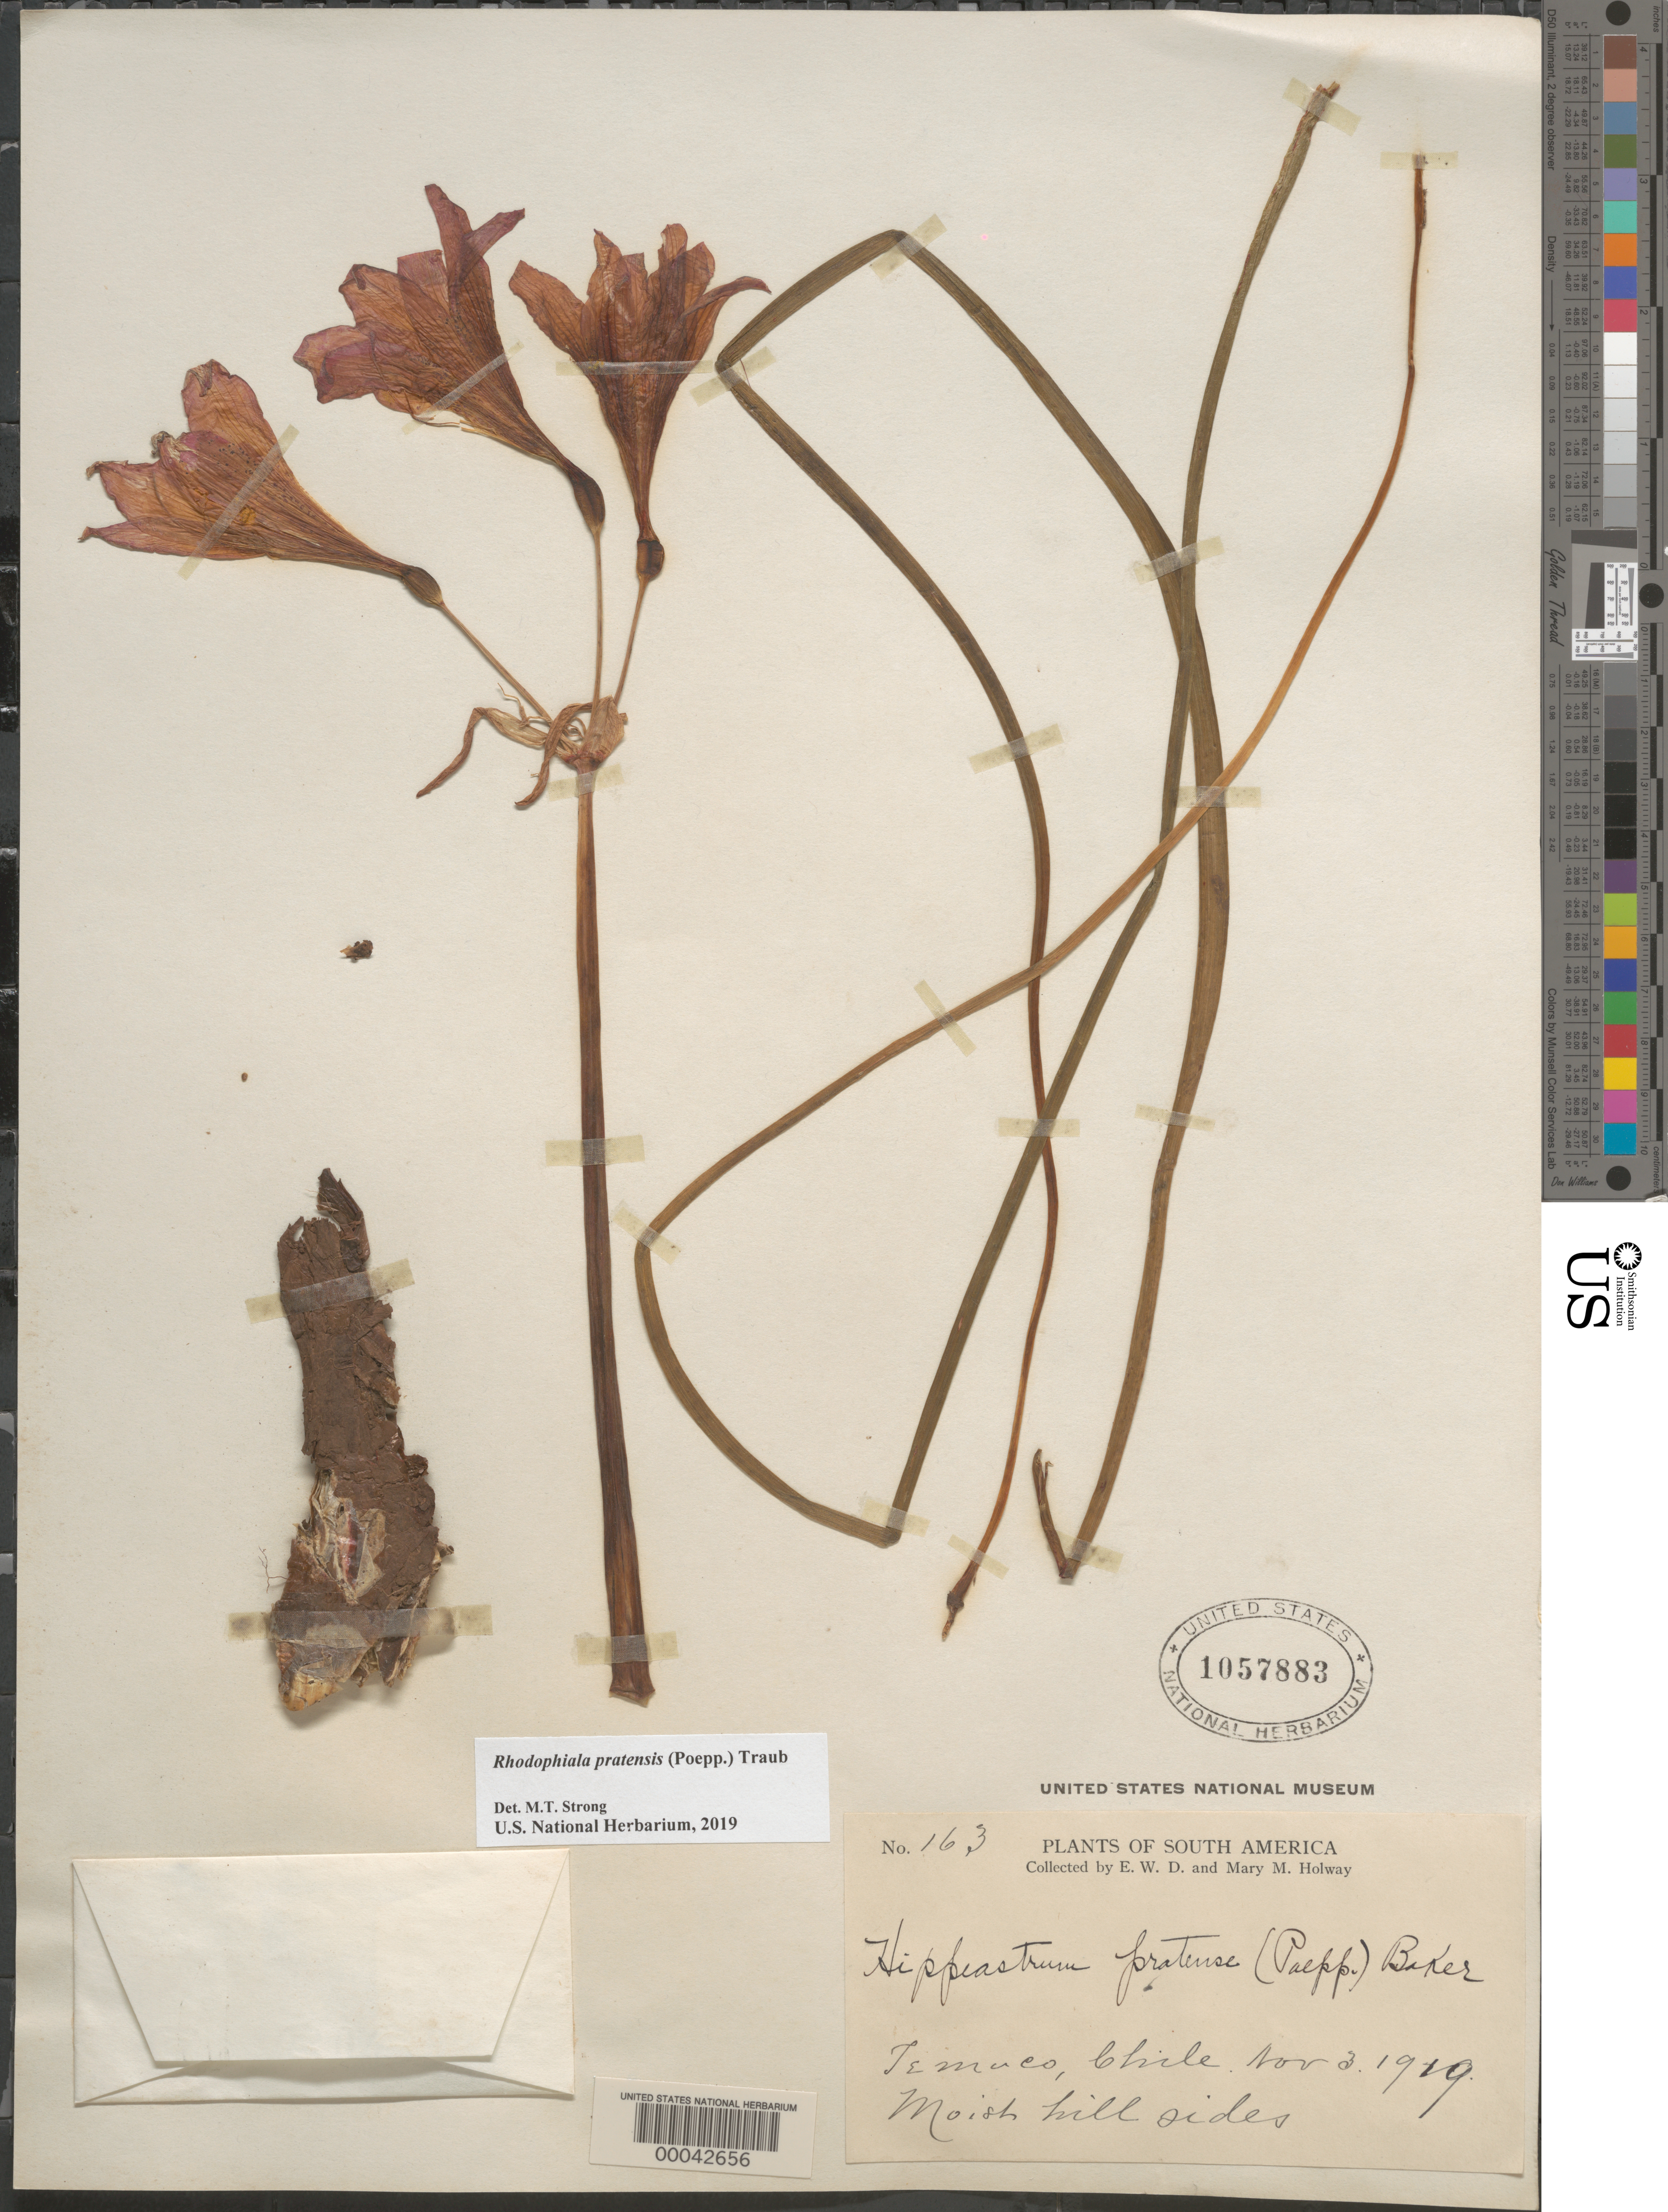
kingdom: Plantae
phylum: Tracheophyta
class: Liliopsida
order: Asparagales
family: Amaryllidaceae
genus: Rhodophiala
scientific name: Rhodophiala pratensis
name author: (Poepp.) Traub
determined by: Strong, Mark T., (BOT), Smithsonian Institution - National Museum of Natural History (UNITED STATES)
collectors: E. W. D. Holway & M. M. Holway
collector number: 163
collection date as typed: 03 Nov 1919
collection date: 1919-11-03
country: Chile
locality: Temuco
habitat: Moist hill sides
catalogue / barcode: US 1057883